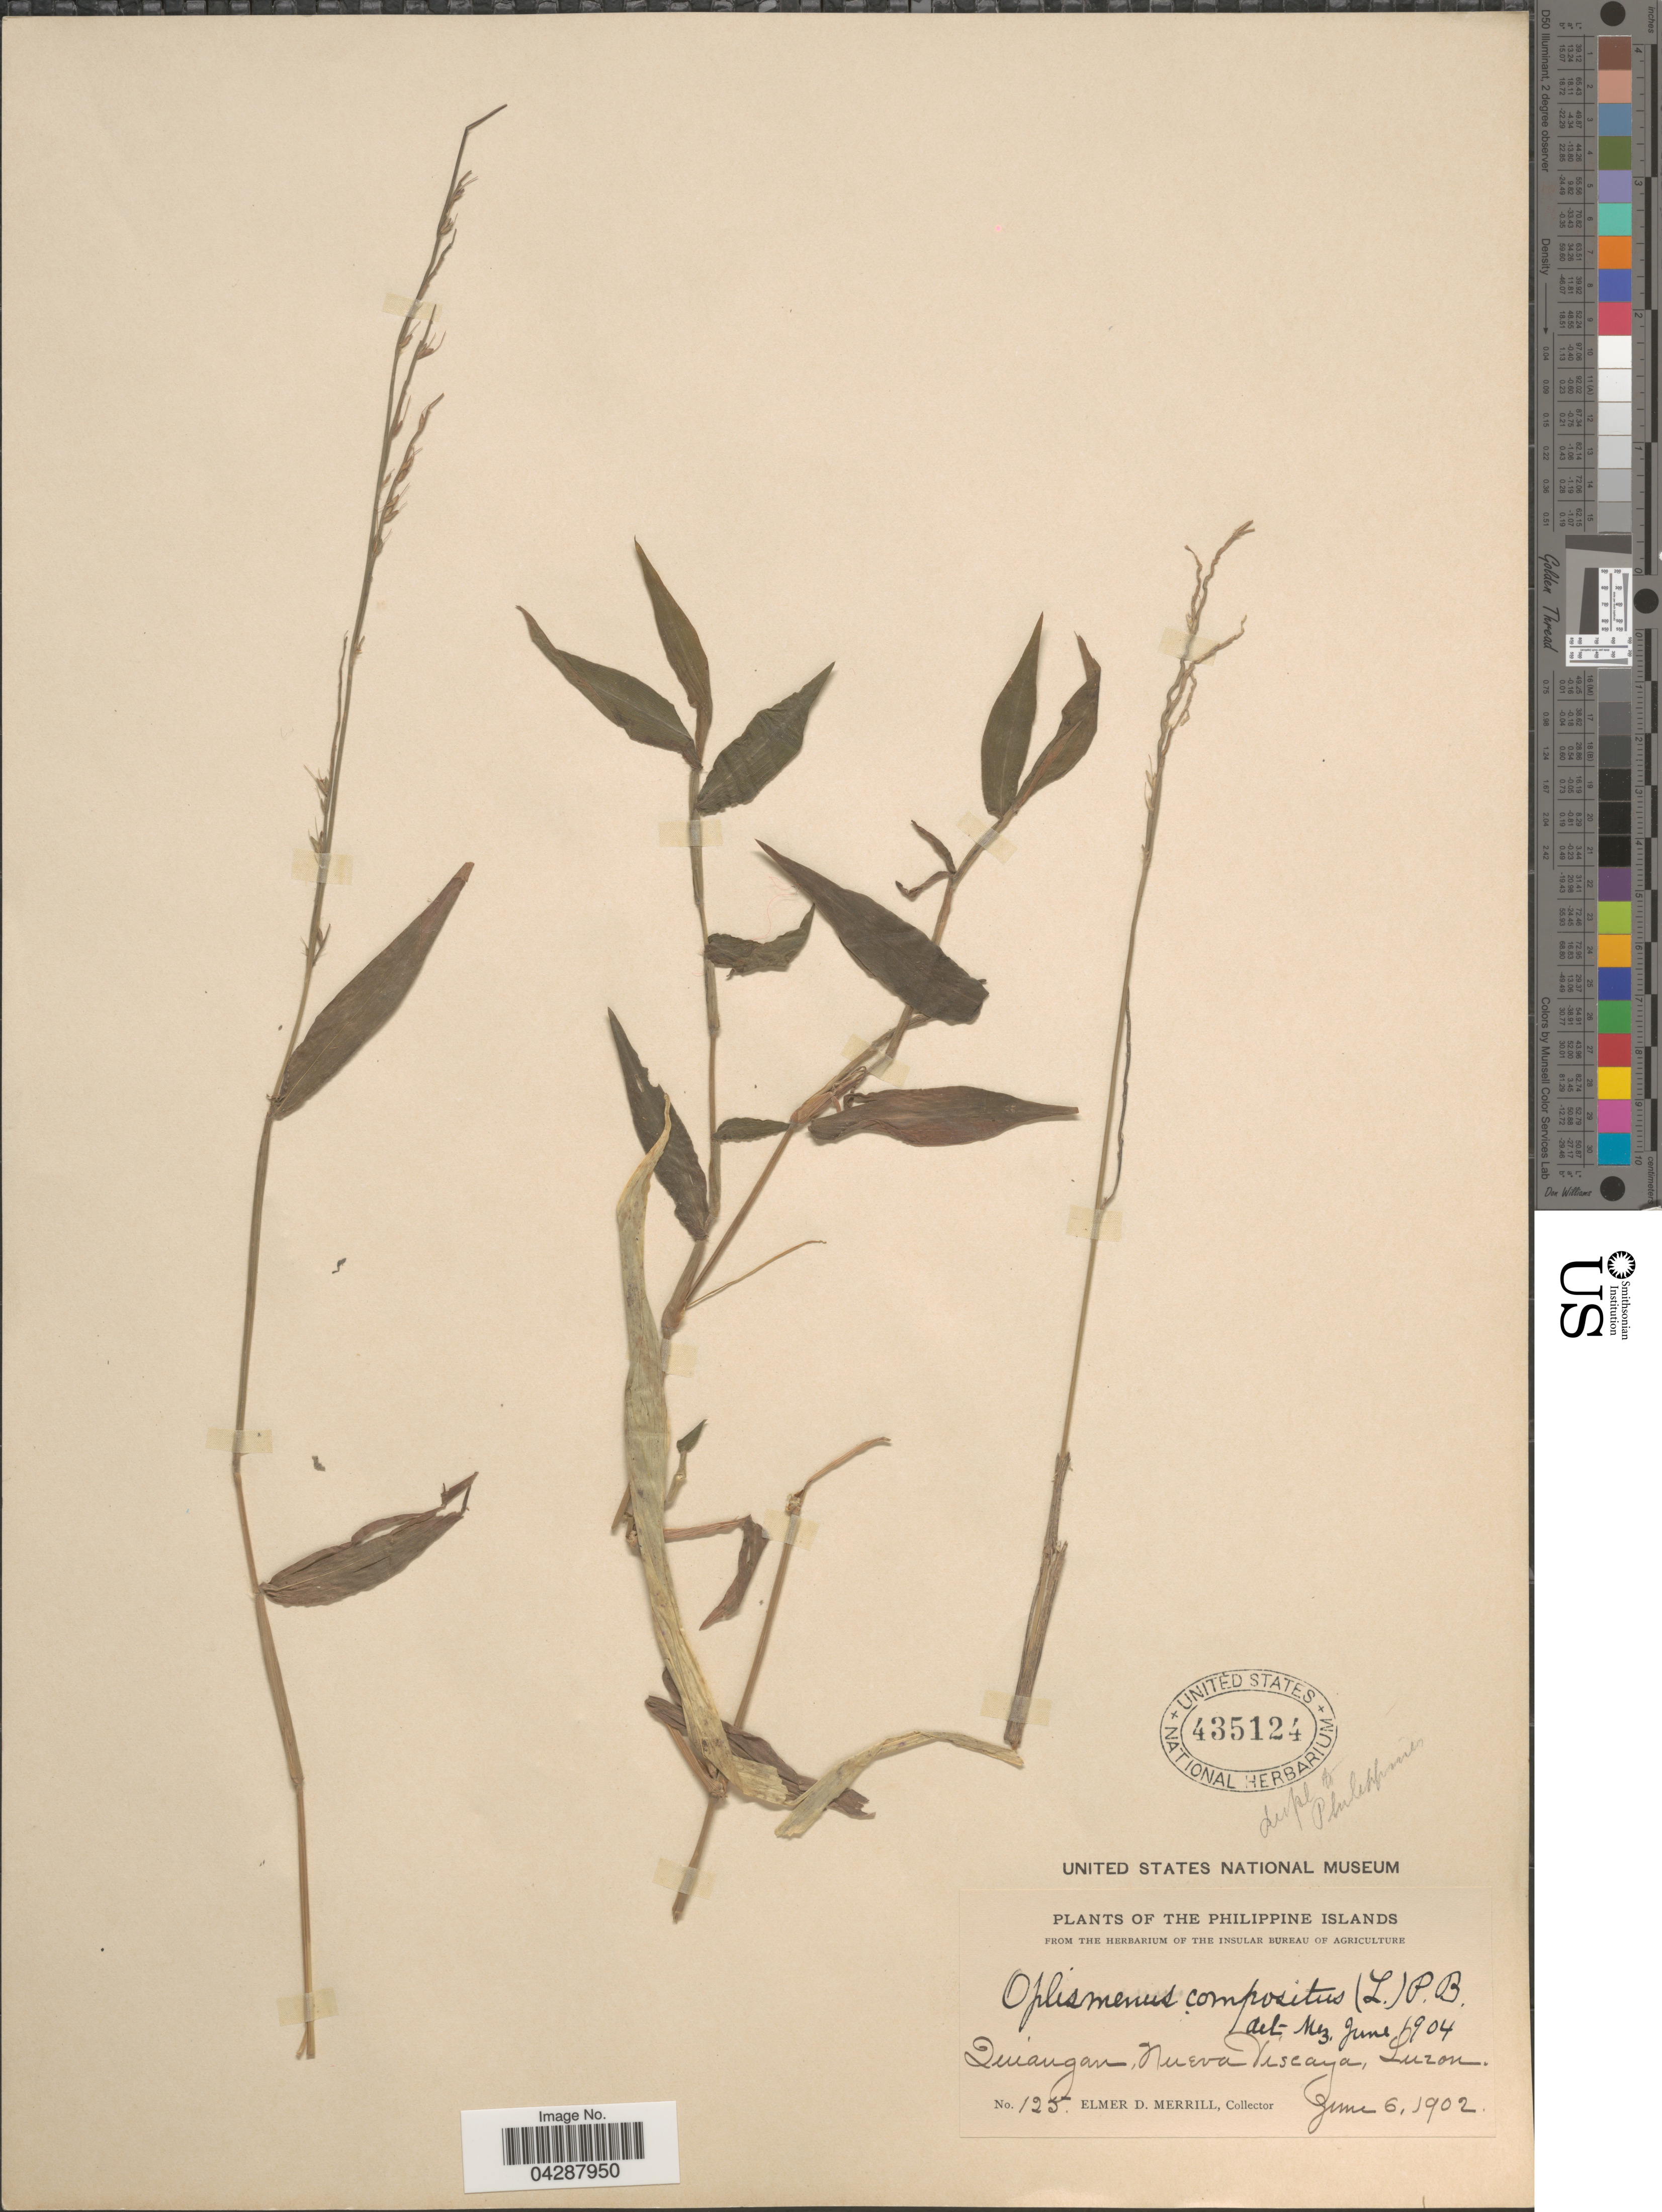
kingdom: Plantae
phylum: Tracheophyta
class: Liliopsida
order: Poales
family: Poaceae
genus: Oplismenus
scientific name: Oplismenus compositus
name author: (L.) P. Beauv.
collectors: E. D. Merrill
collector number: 125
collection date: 1902-06-06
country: Philippines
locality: The Philippine Islands. Quiangan, Nueva Viscaya, Luzon.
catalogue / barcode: US 435124